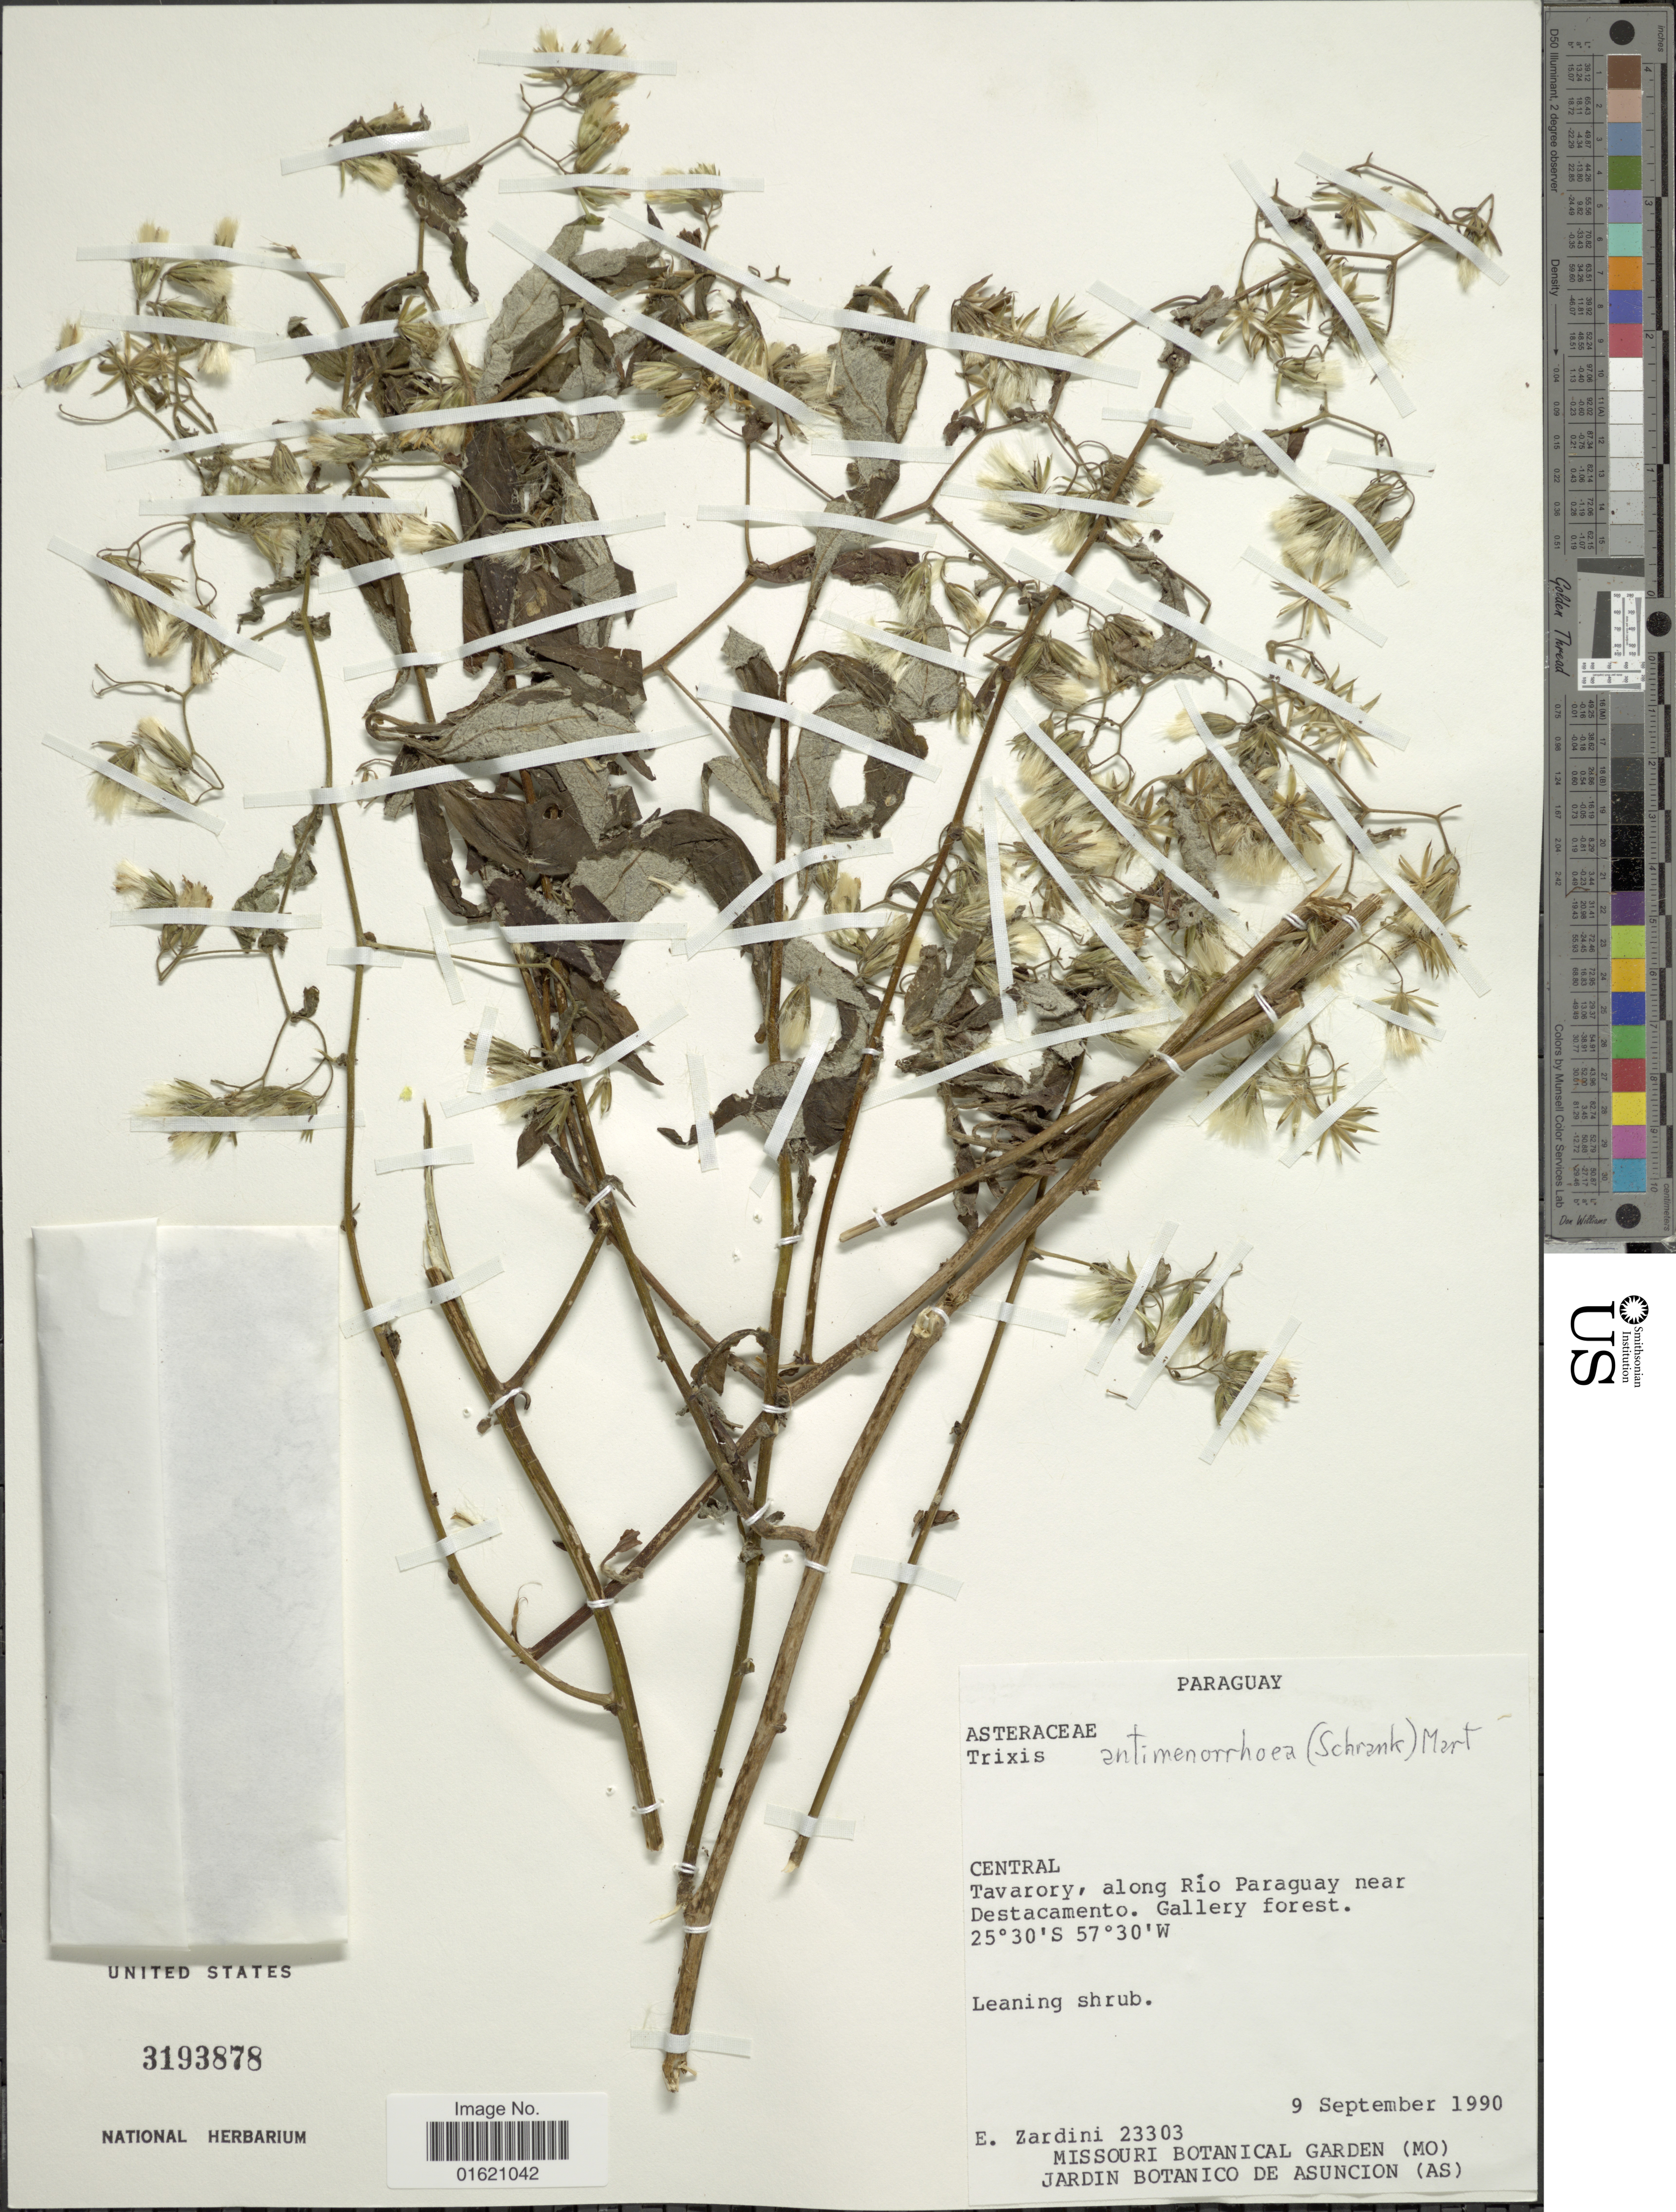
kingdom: Plantae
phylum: Tracheophyta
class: Magnoliopsida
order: Asterales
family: Asteraceae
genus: Trixis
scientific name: Trixis antimenorrhoea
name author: (Schrank) Mart. ex Kuntze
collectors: E. M. Zardini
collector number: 23303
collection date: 1990-09-09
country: Paraguay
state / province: Central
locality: Tavarory, along Río Paraguay near Destacamento, Gallery forest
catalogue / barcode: US 3193878